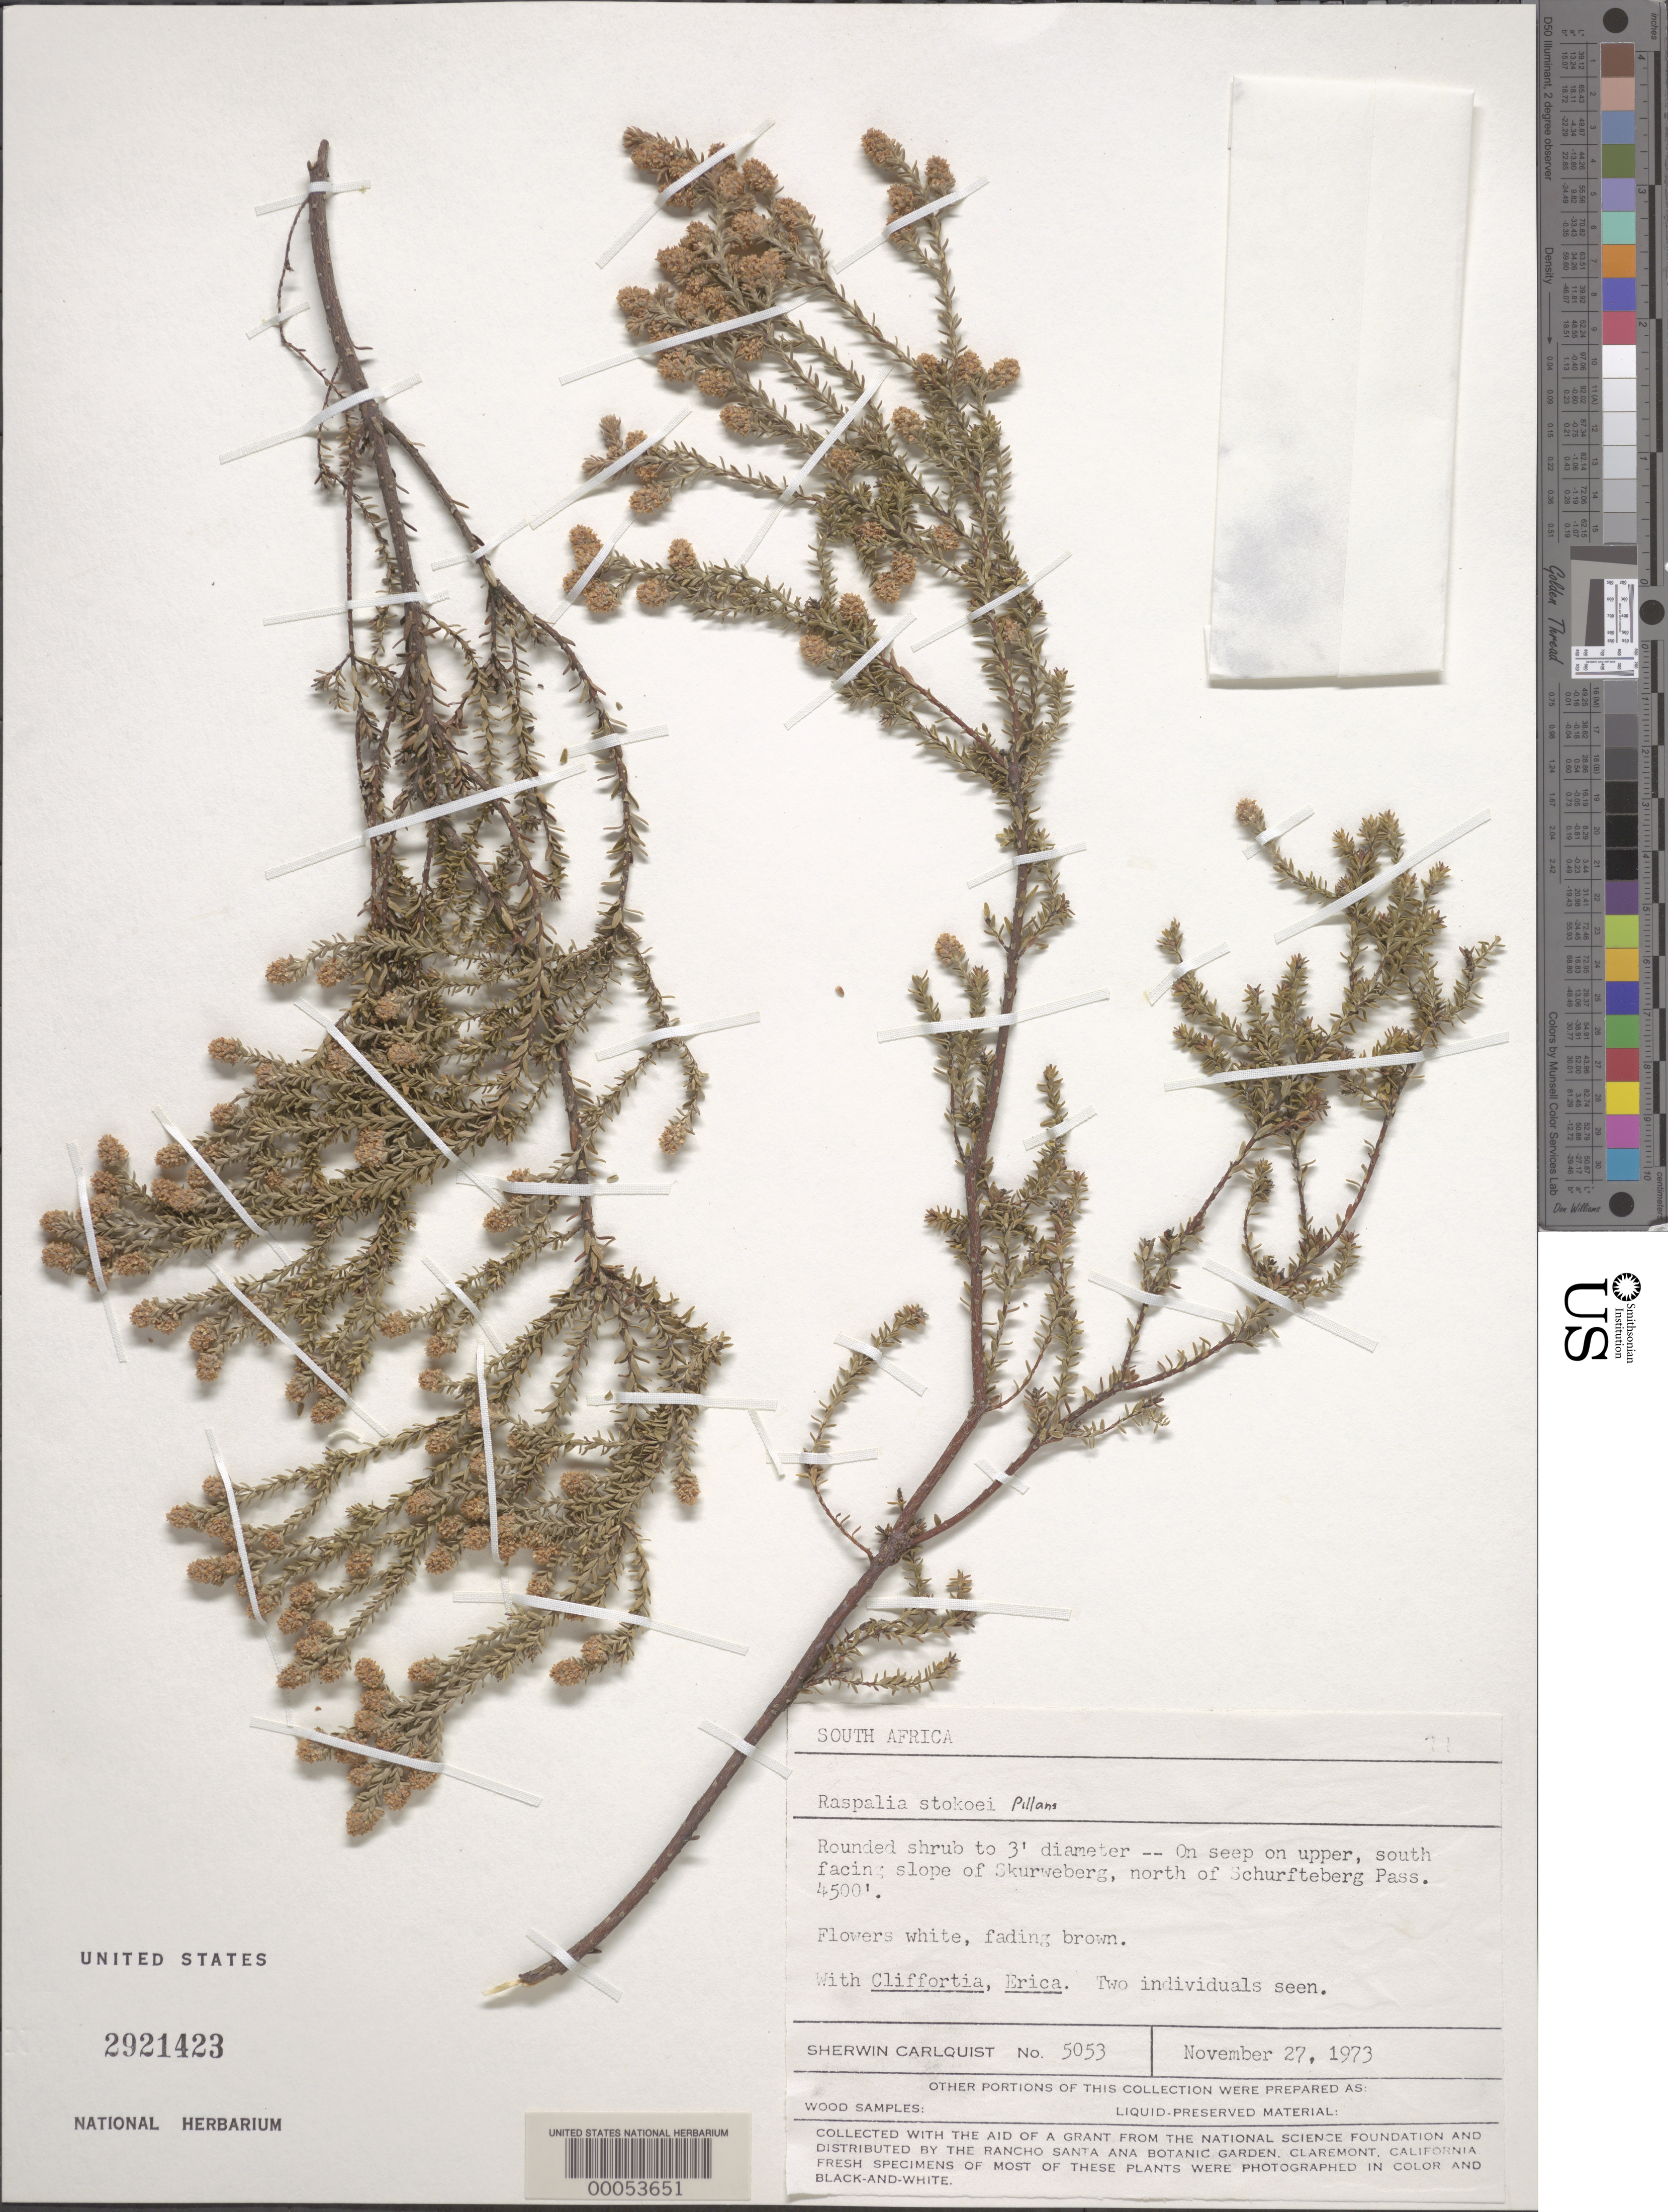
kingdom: Plantae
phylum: Tracheophyta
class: Magnoliopsida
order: Bruniales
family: Bruniaceae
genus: Brunia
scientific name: Brunia thomae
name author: Class.-Bockh. & E.G.H. Oliv.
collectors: S. Carlquist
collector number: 5053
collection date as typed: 27 Nov 1973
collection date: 1973-11-27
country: South Africa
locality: Schurfteberg pass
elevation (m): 1372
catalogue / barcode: US 2921423